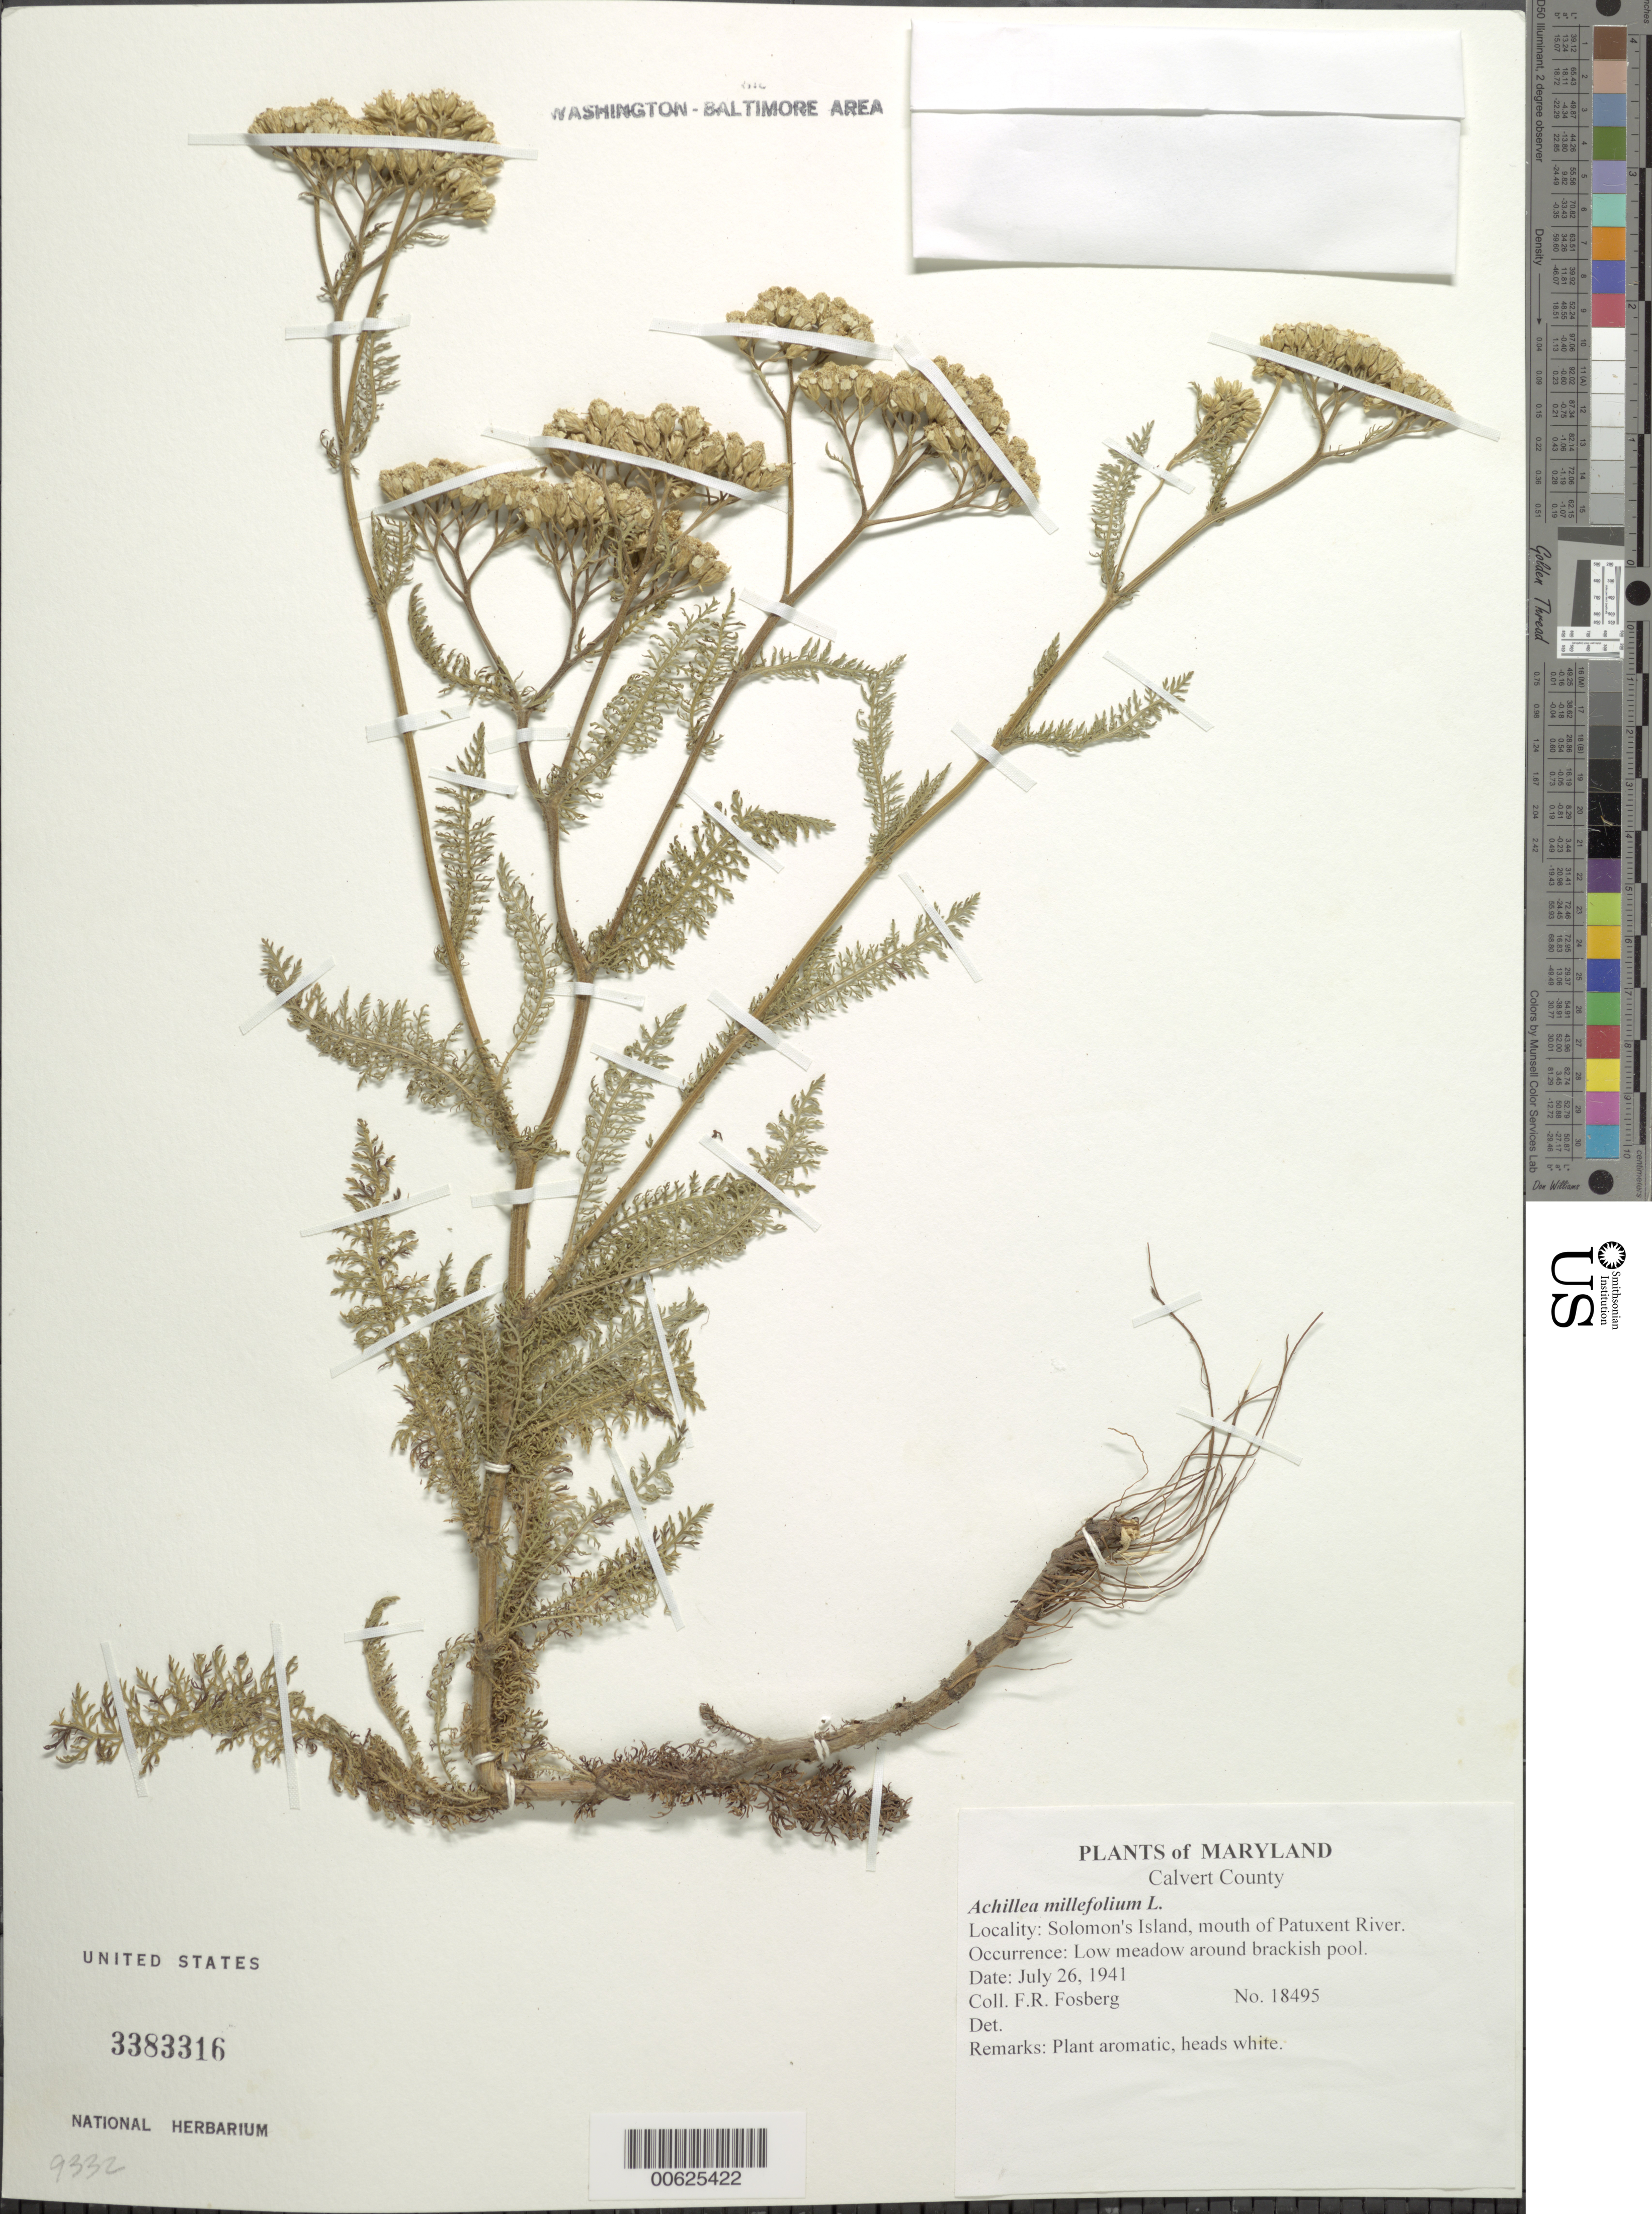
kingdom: Plantae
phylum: Tracheophyta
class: Magnoliopsida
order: Asterales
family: Asteraceae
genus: Achillea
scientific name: Achillea millefolium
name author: L.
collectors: F. R. Fosberg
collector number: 18495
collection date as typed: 26 Jul 1941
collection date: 1941-07-26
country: United States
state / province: Maryland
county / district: Calvert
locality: Solomon's Island, mouth of Patuxent River.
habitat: Low meadow around brackish pool.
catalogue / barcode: US 625422